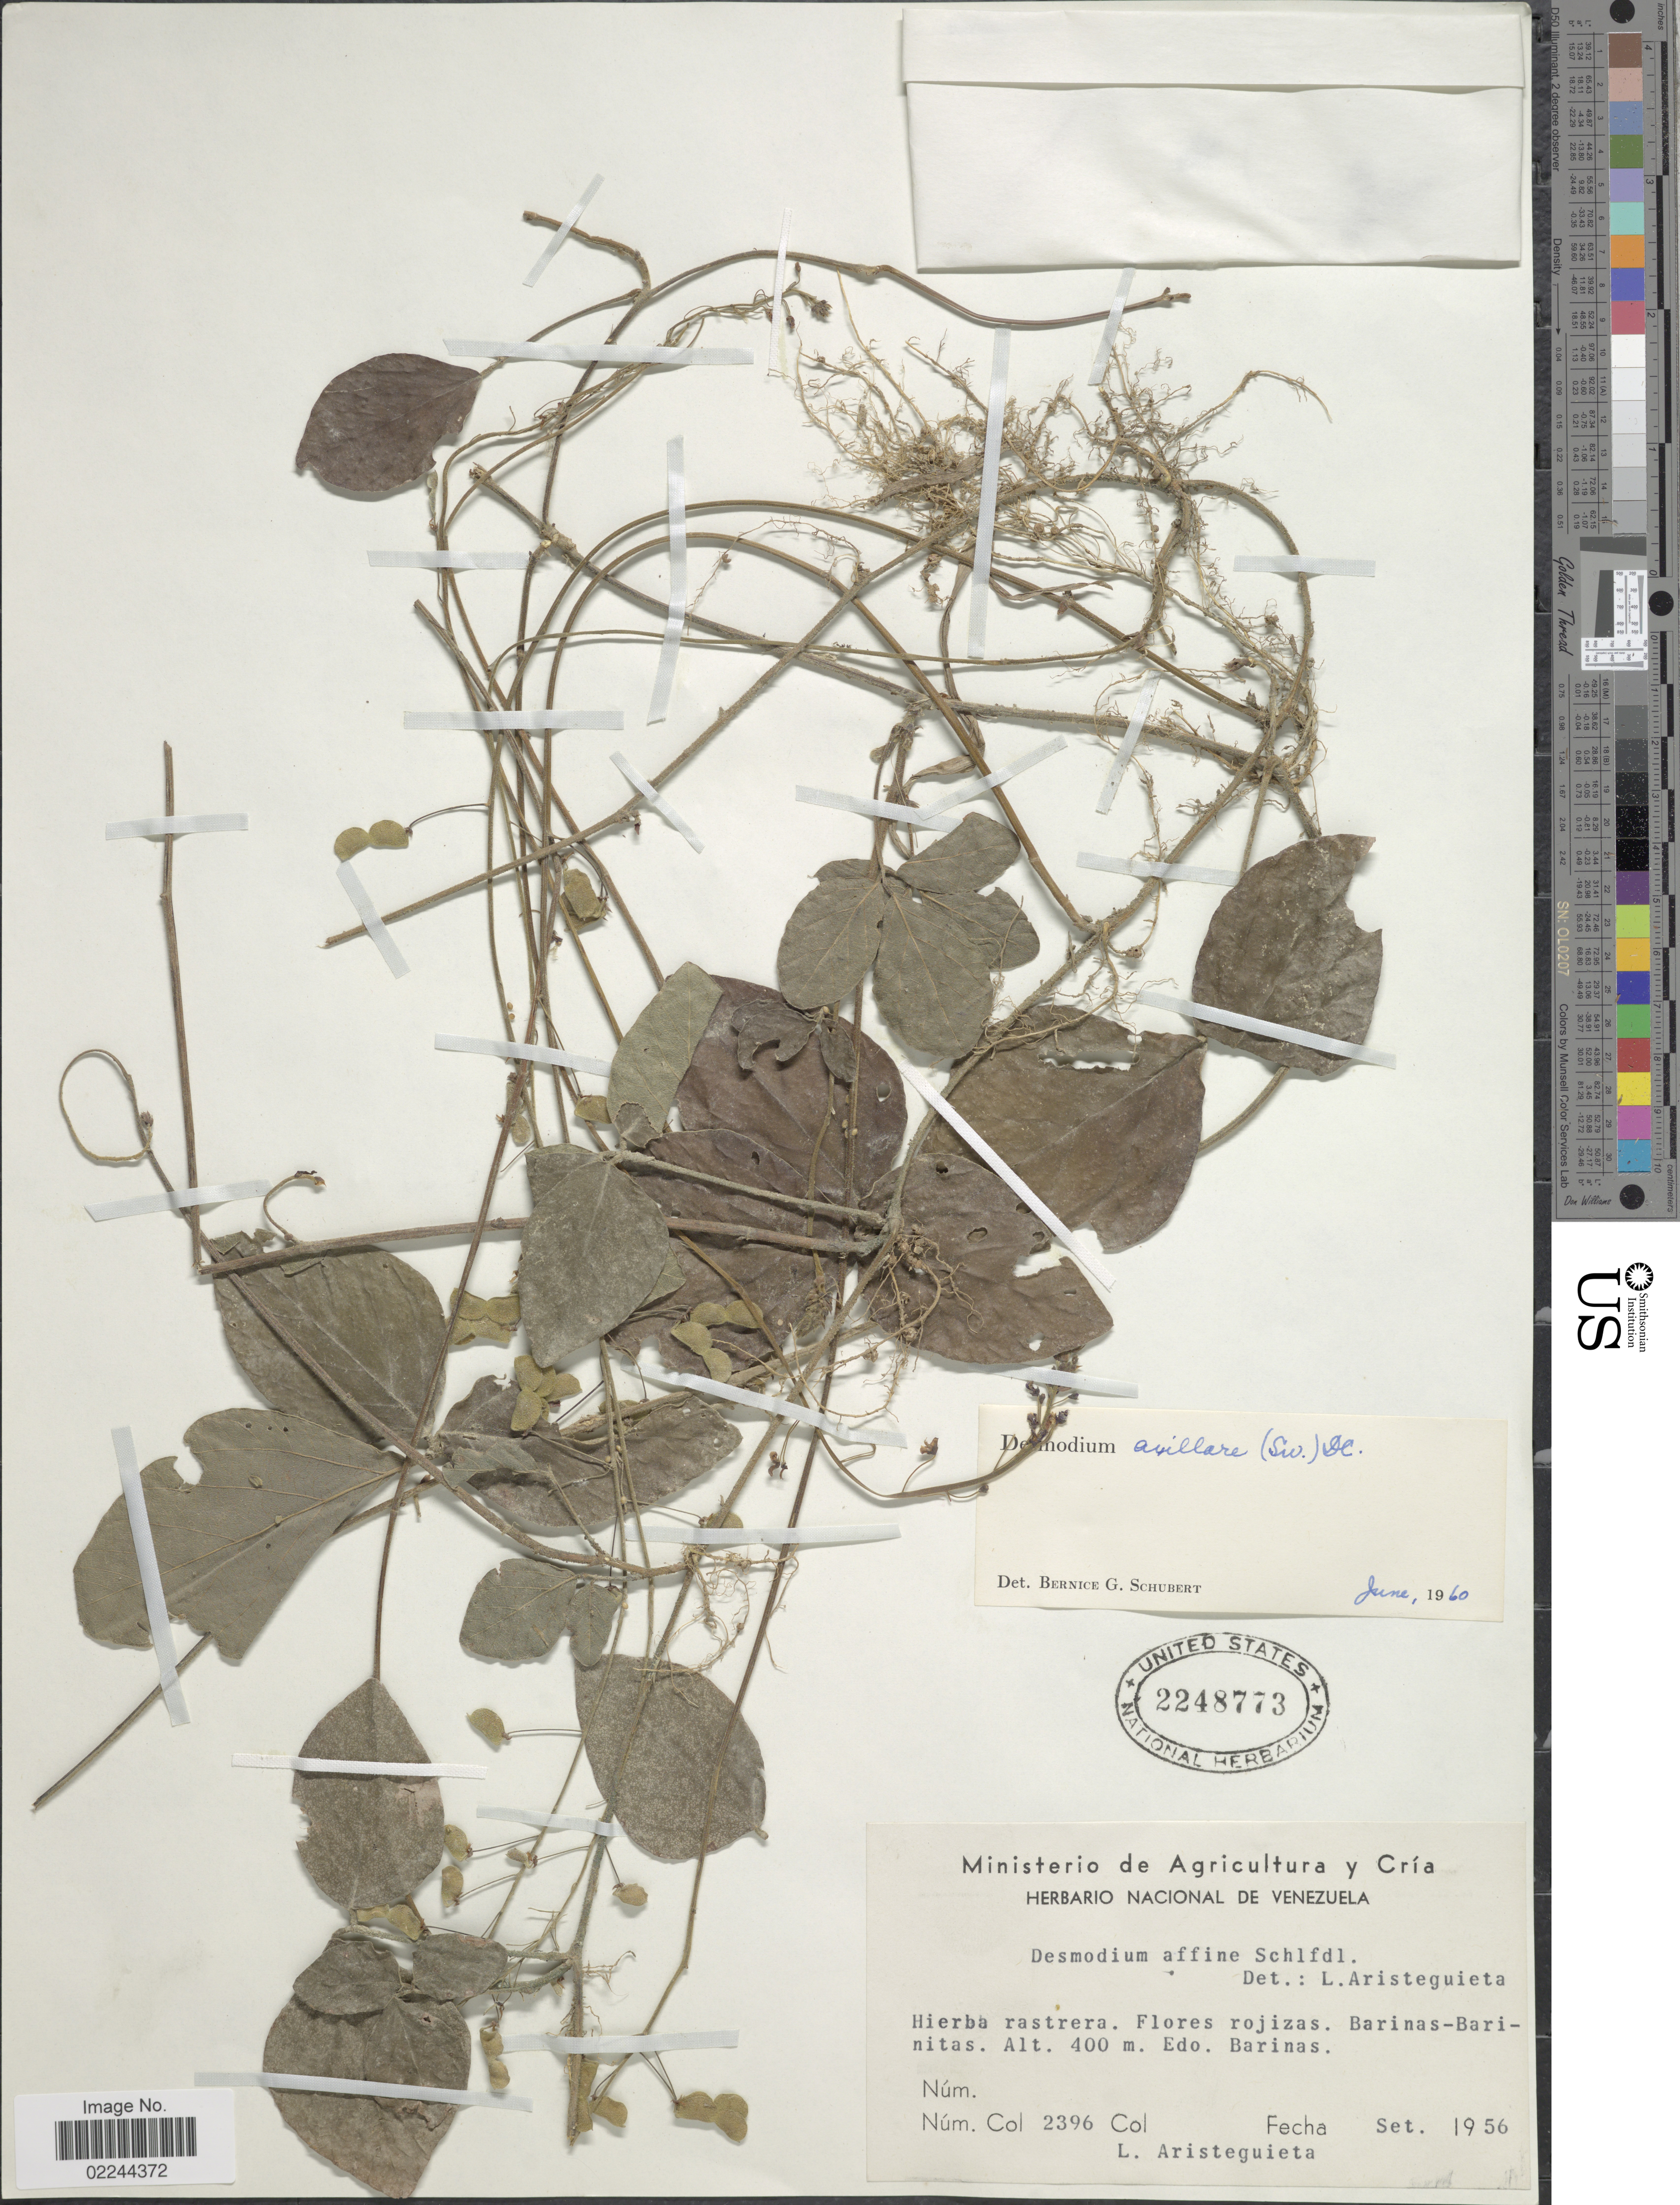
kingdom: Plantae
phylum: Tracheophyta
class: Magnoliopsida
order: Fabales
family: Fabaceae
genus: Desmodium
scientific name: Desmodium axillare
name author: (Sw.) DC.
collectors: L. Aristeguieta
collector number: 2396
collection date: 1956-09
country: Venezuela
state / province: Barinas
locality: Barinas-Barinitas. Edo. Barinas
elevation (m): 400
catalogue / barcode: US 2248773